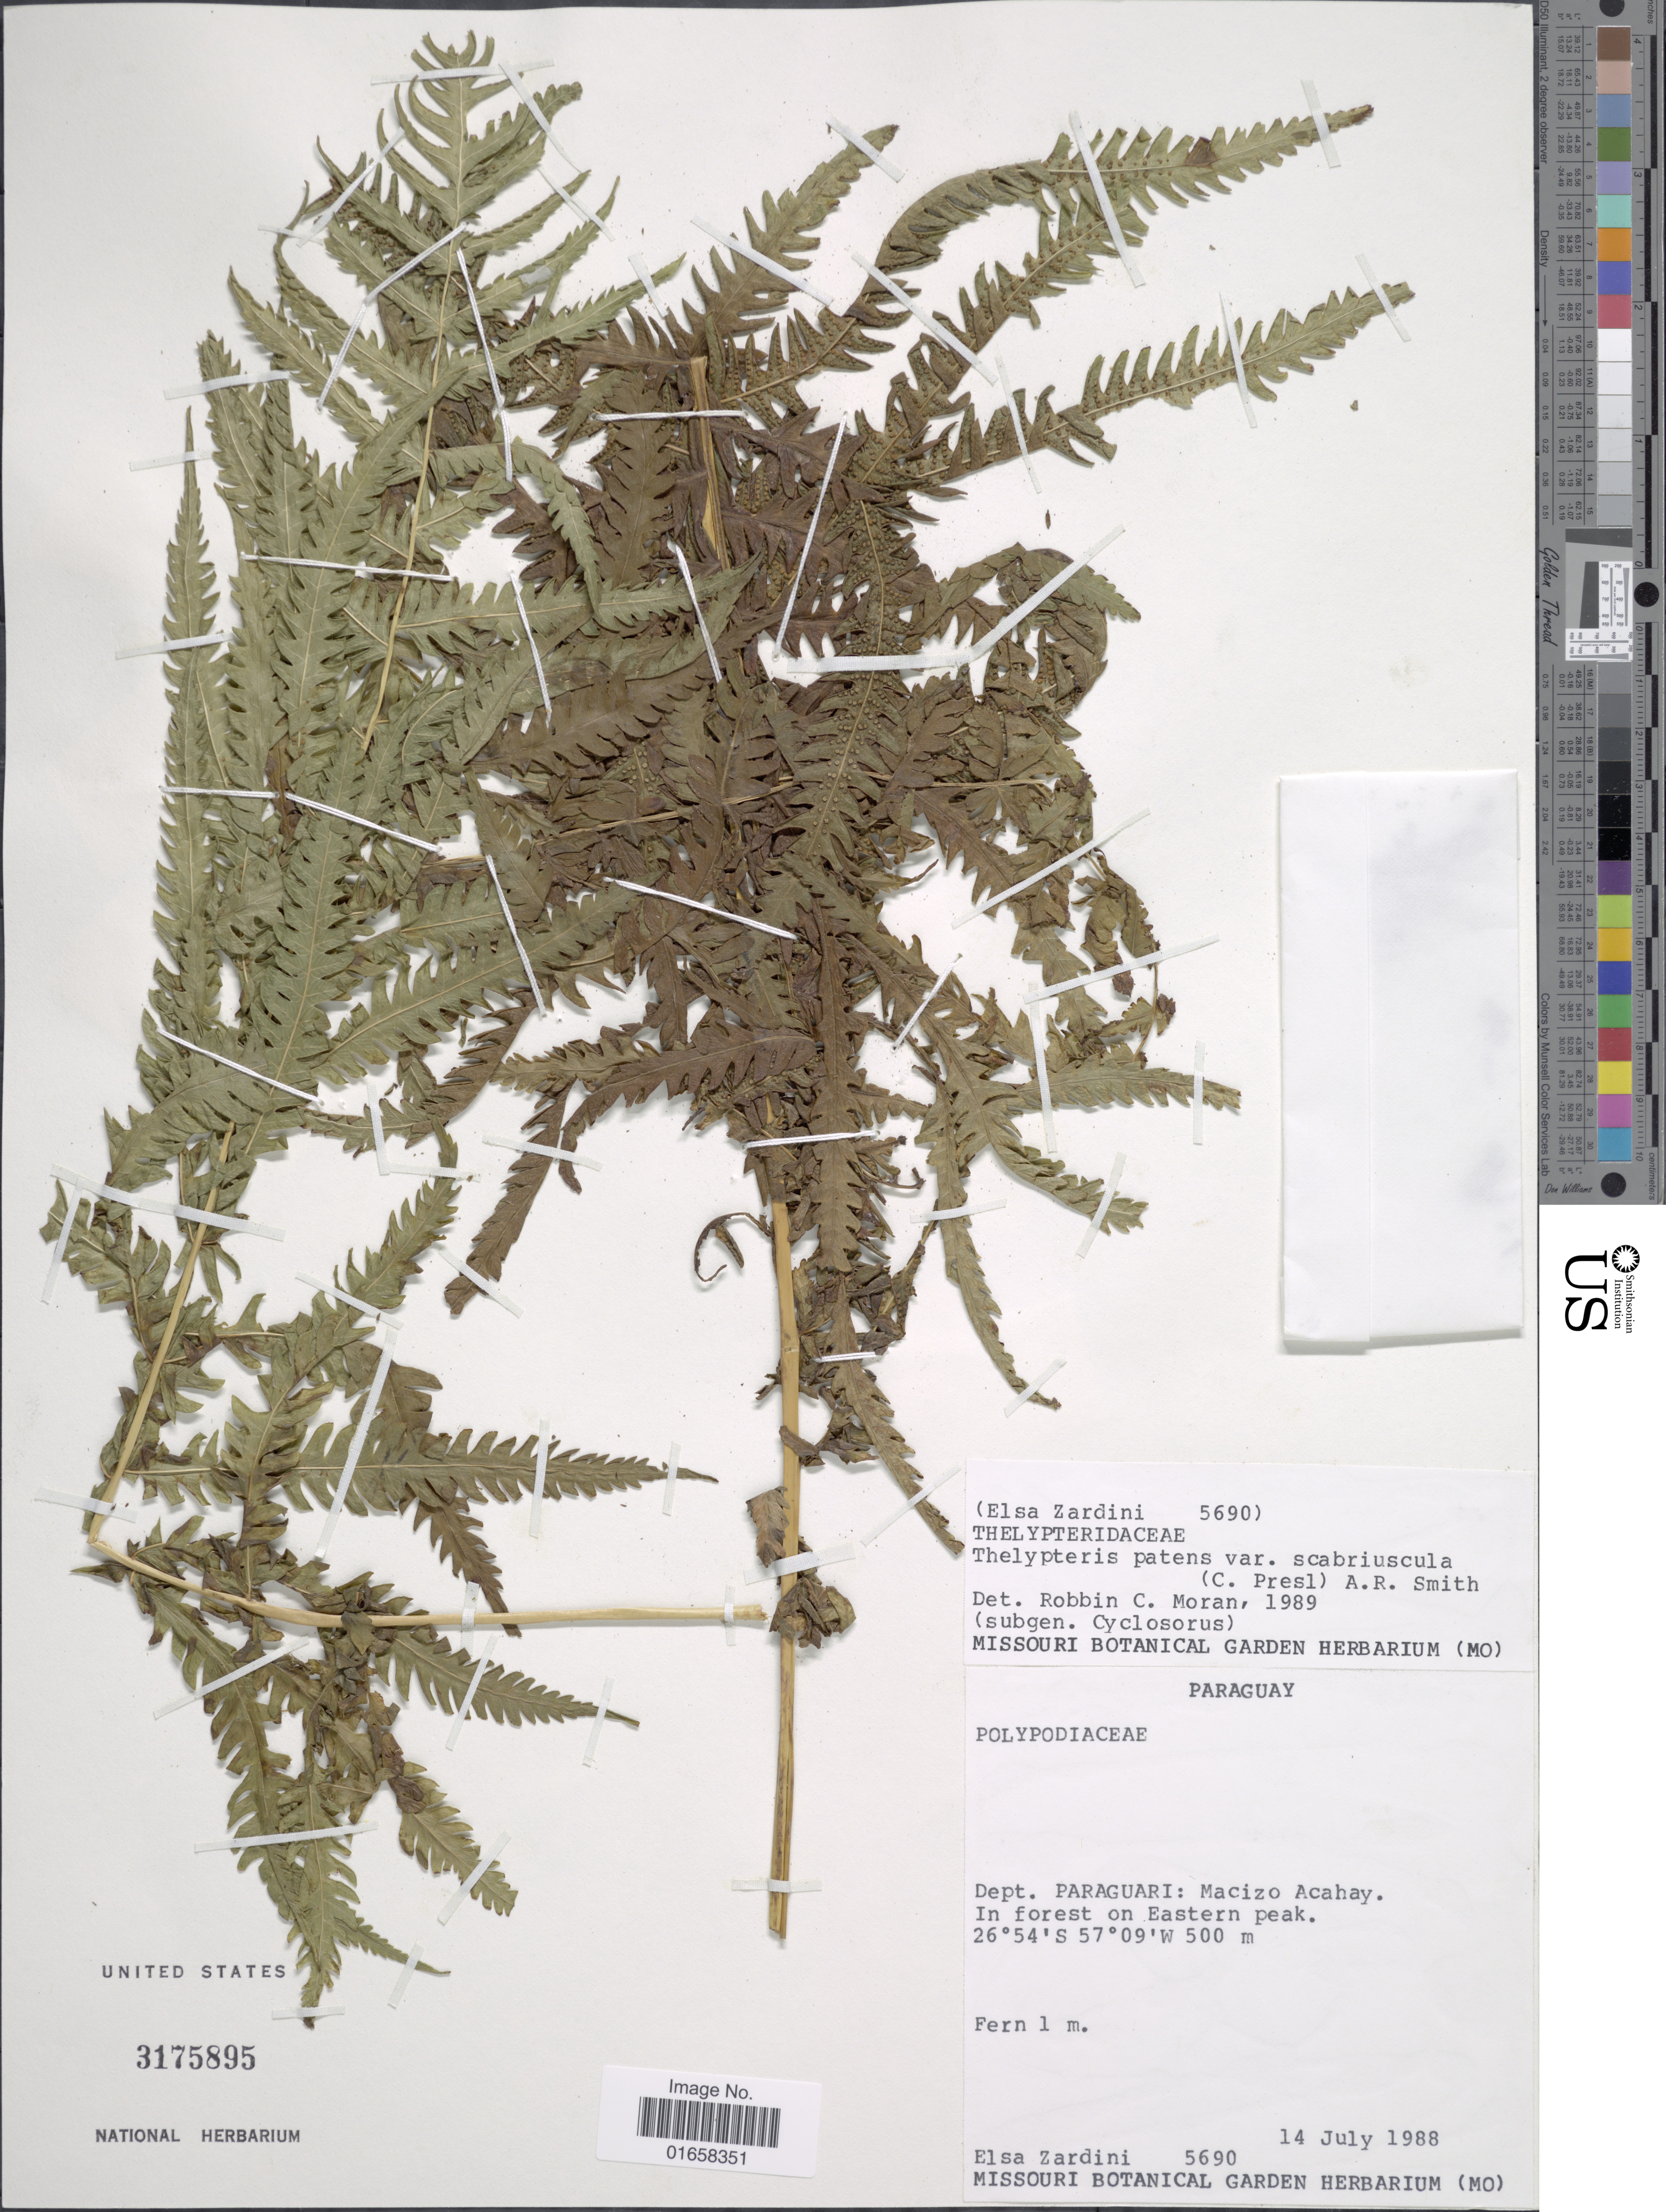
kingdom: Plantae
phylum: Tracheophyta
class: Polypodiopsida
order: Polypodiales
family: Thelypteridaceae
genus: Christella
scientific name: Christella patens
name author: (Sw.) Holttum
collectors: E. M. Zardini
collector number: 5690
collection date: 1988-07-14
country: Paraguay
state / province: Paraguari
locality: Dept. Paraguari: macizo Acahay. In forest on eastern peak.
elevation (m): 500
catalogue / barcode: US 3175895